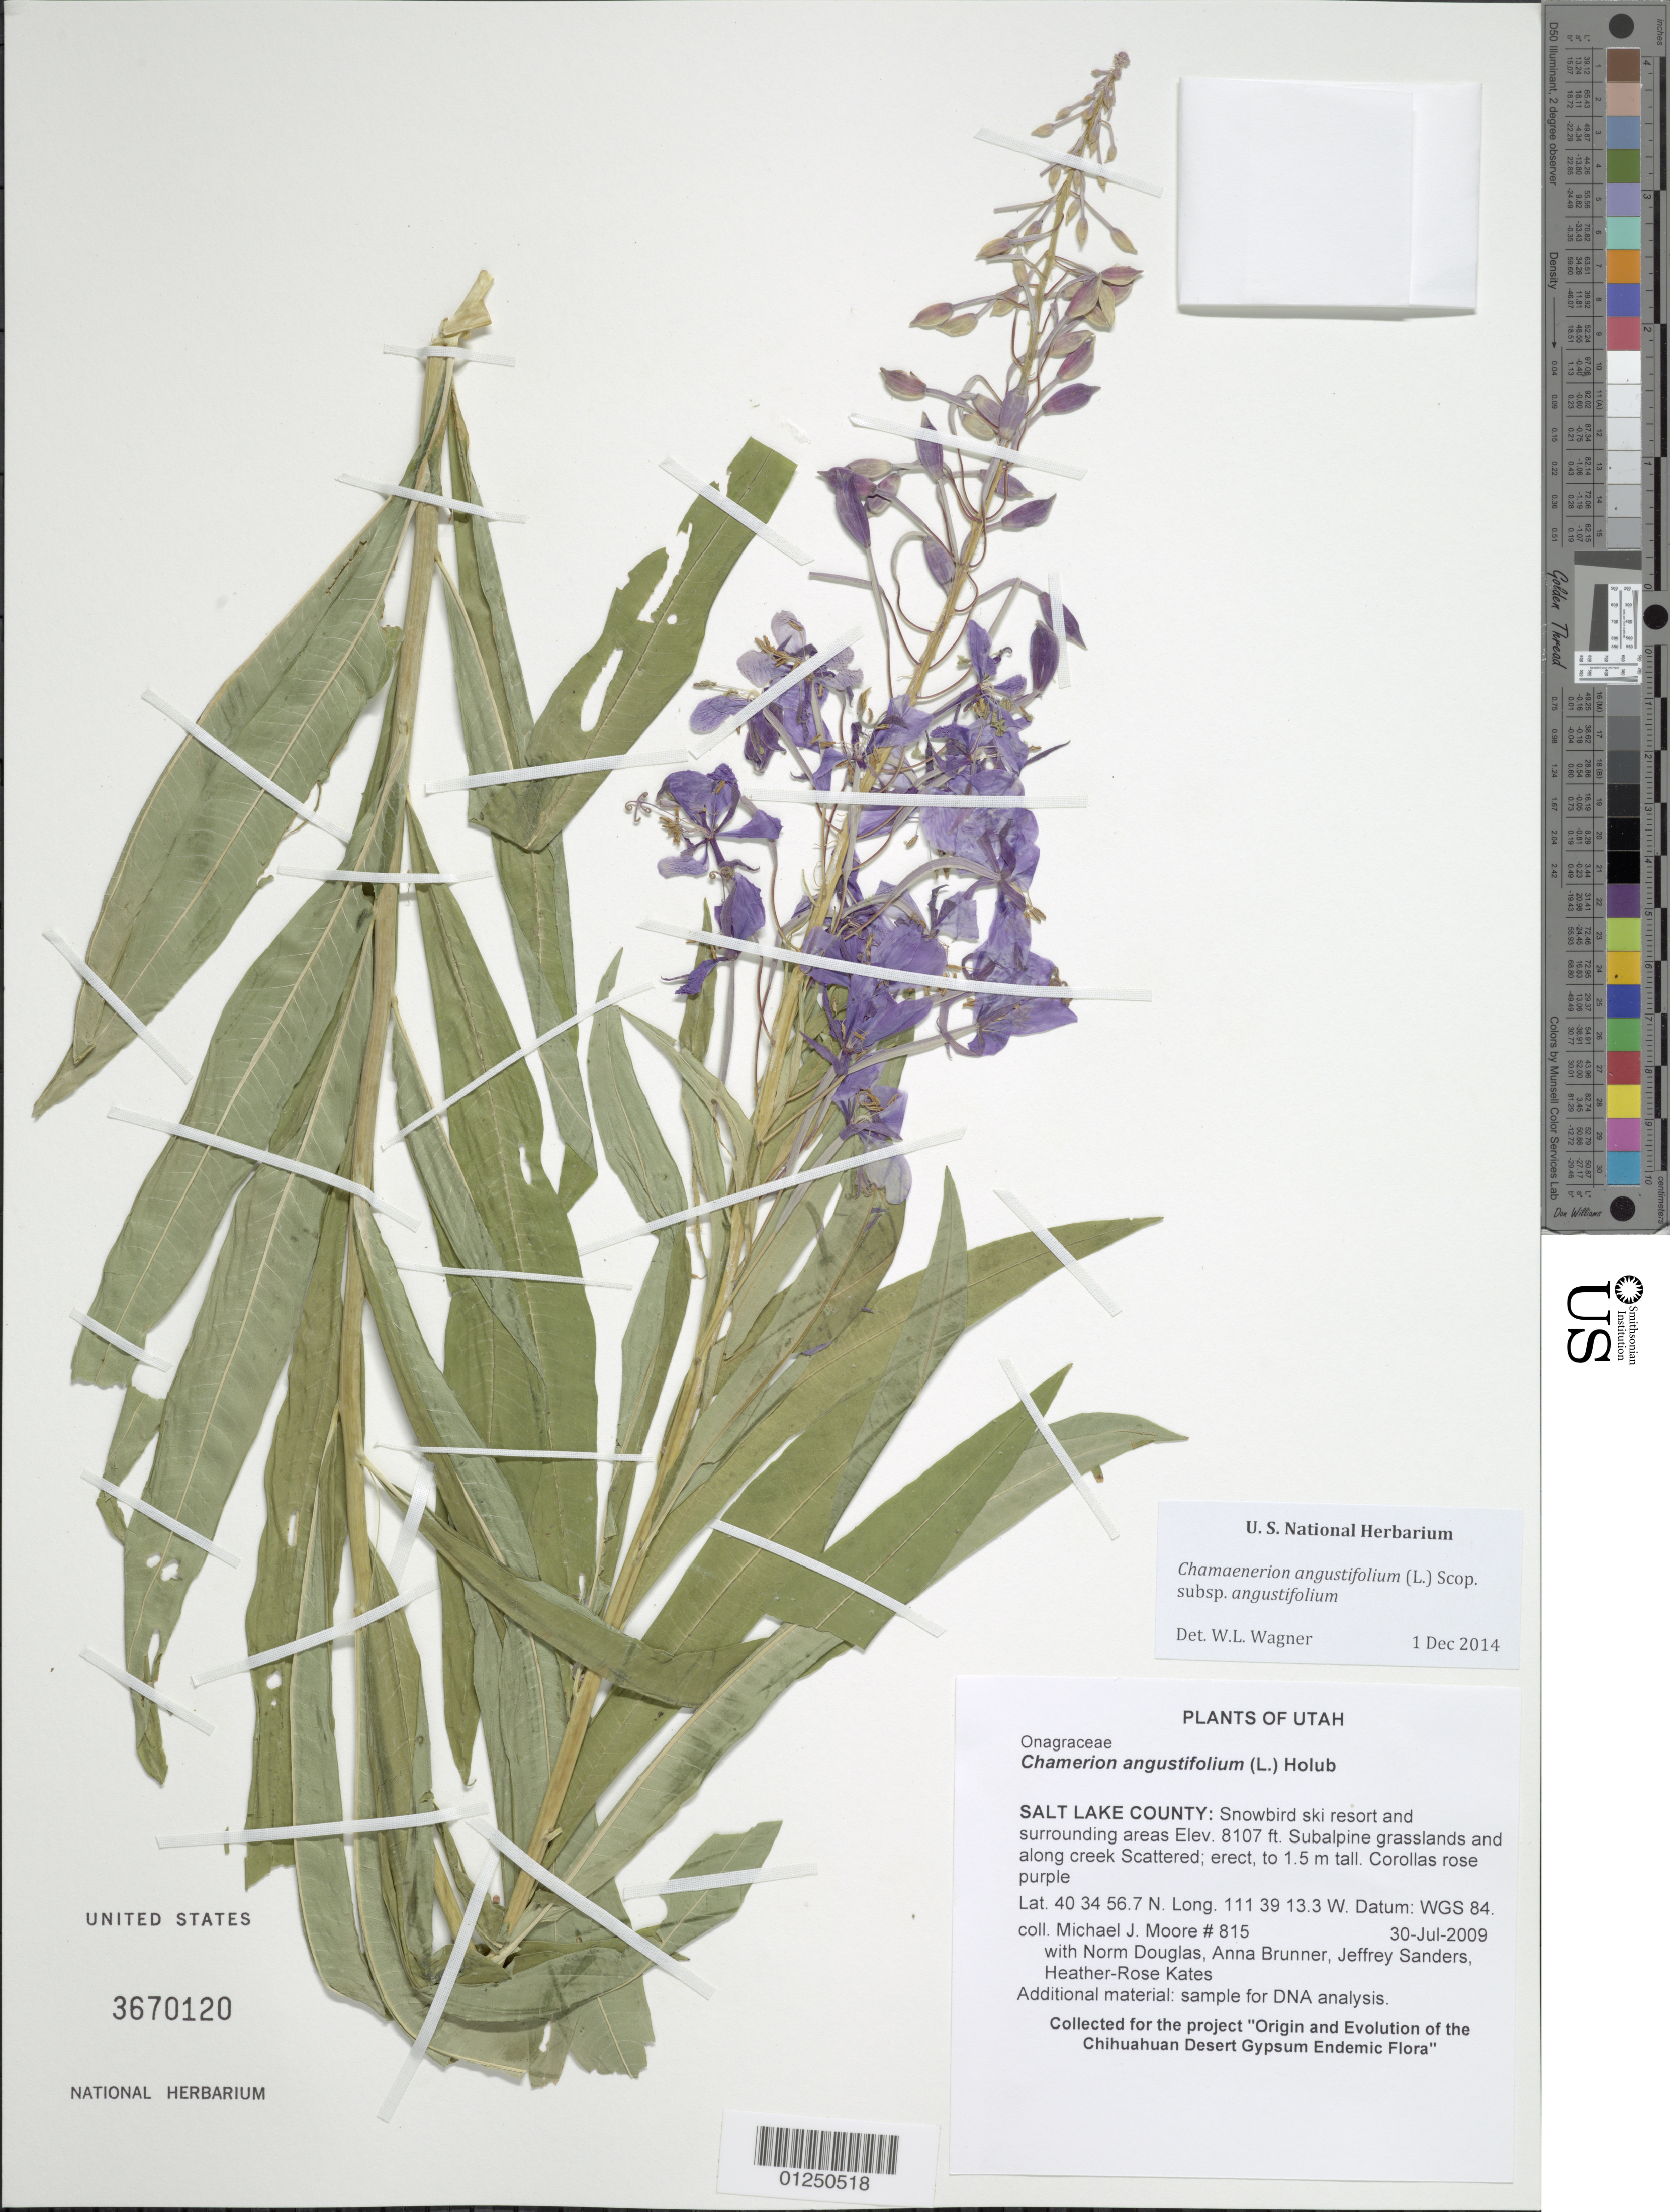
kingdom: Plantae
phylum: Tracheophyta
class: Magnoliopsida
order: Myrtales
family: Onagraceae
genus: Chamaenerion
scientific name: Chamaenerion angustifolium subsp. angustifolium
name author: (L.) Scop.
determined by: Wagner, W. L., (BOT), Smithsonian Institution - National Museum of Natural History (UNITED STATES)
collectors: M. J. Moore, N. Douglas, A. Brunner, J. Sanders & H.-R. Kates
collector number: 815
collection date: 2005-07-29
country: United States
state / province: Utah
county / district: Salt Lake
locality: Snowbird ski resort and surrounding areas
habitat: Subalpine grasslands and along creek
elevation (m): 2471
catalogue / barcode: US 3670120